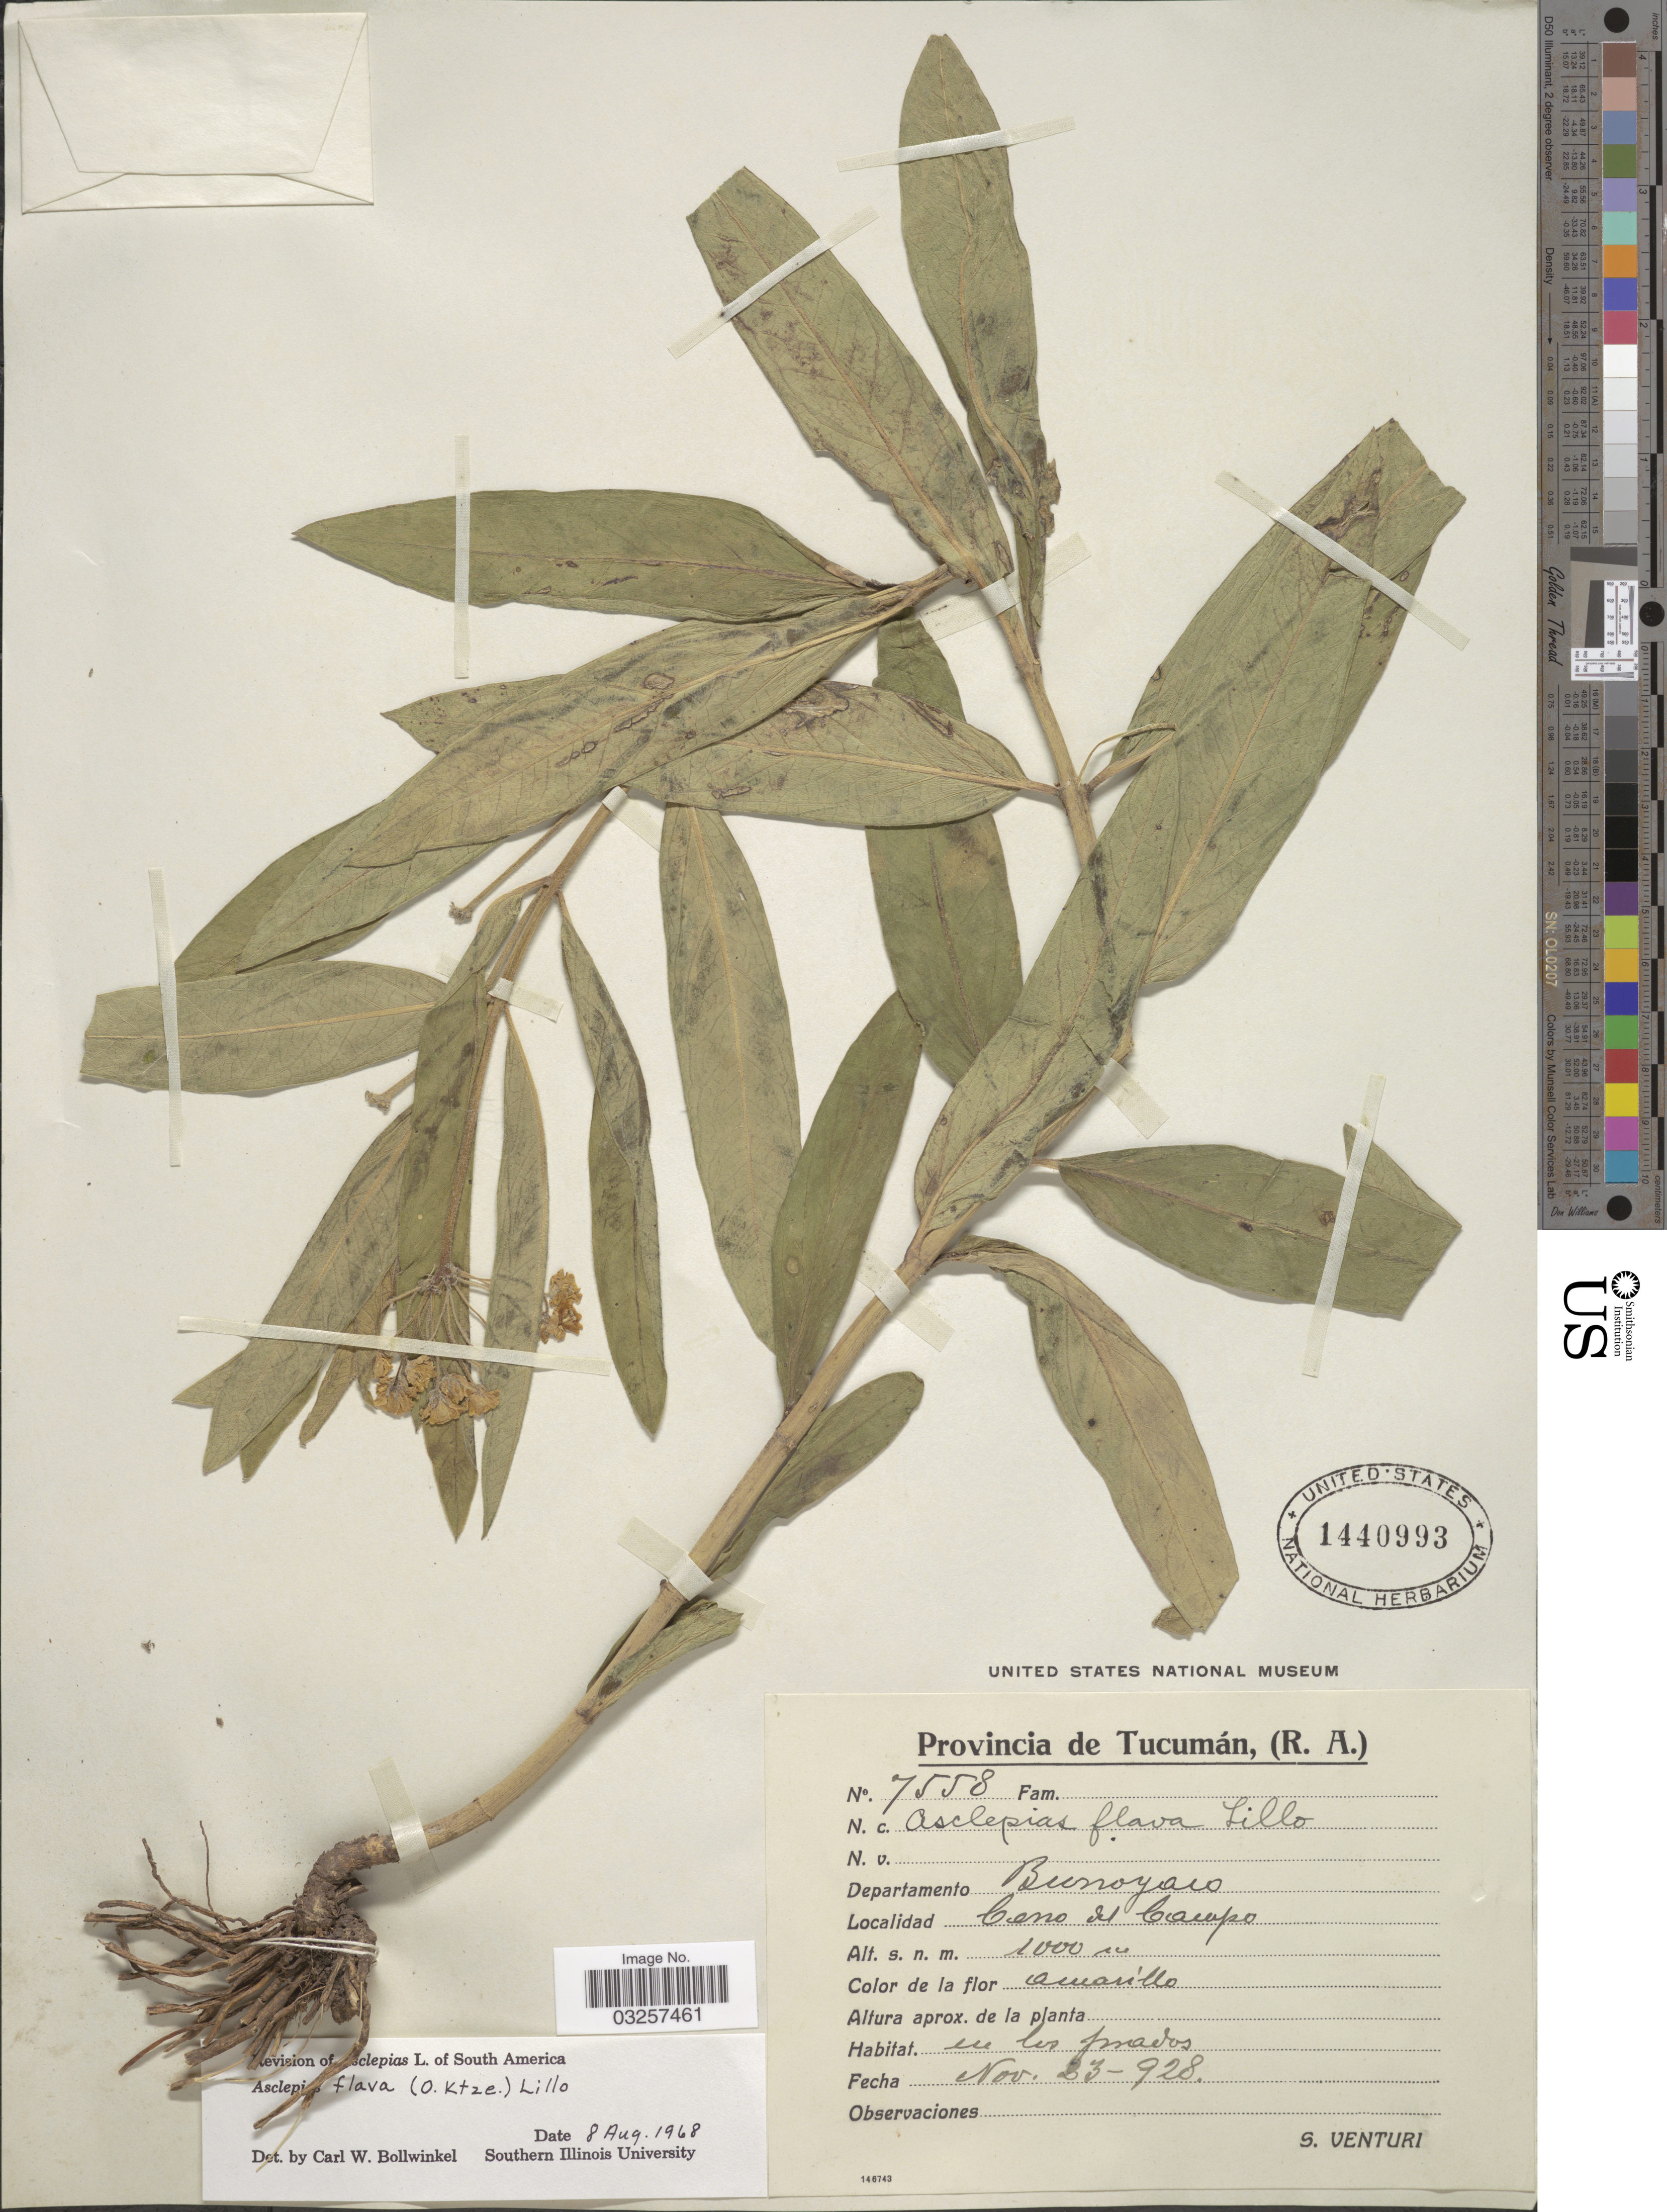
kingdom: Plantae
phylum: Tracheophyta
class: Magnoliopsida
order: Gentianales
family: Apocynaceae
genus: Asclepias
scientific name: Asclepias flava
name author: N.E. Br.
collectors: S. Venturi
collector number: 7558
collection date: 1928-11-23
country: Argentina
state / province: Tucuman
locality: Provincia de Tucumán. Departamento Burroyaco. Cerro del Campo.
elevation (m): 1000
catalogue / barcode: US 1440993